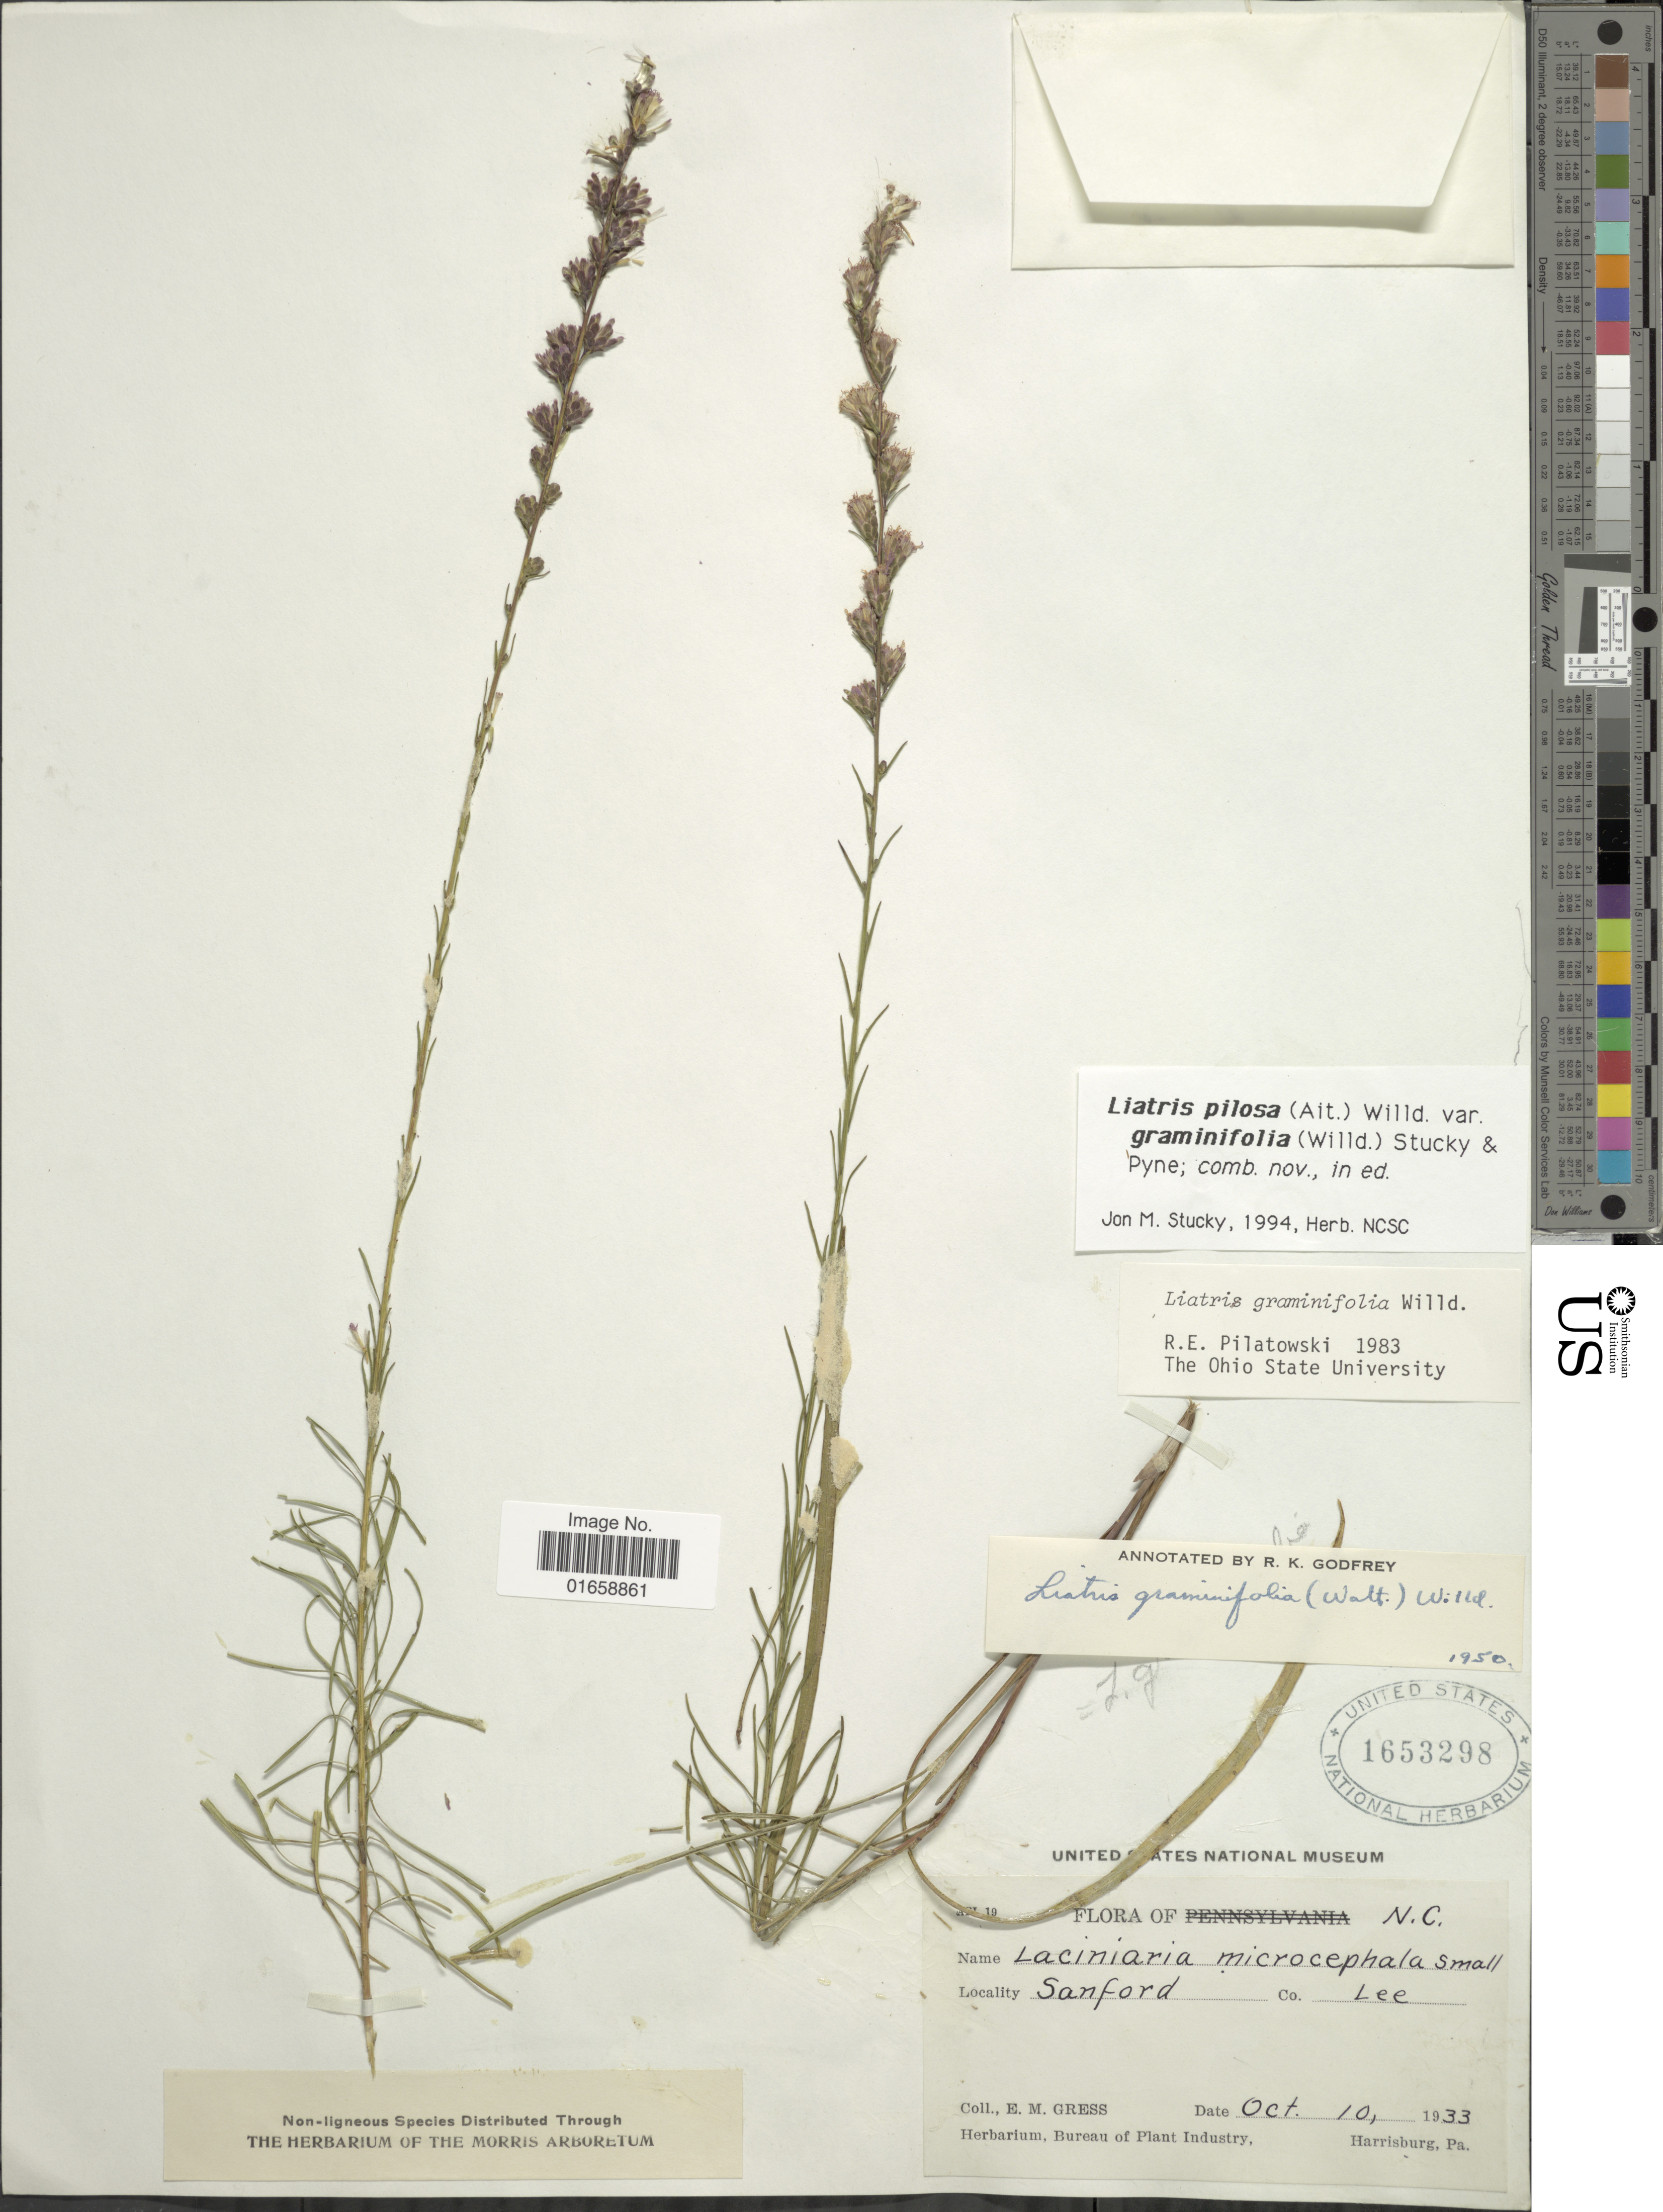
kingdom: Plantae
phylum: Tracheophyta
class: Magnoliopsida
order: Asterales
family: Asteraceae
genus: Liatris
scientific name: Liatris pilosa var. graminifolia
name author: Willd.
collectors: E. Gress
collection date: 1933-10-10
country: United States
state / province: North Carolina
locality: Sanford, Co: Lee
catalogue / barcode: US 1653298